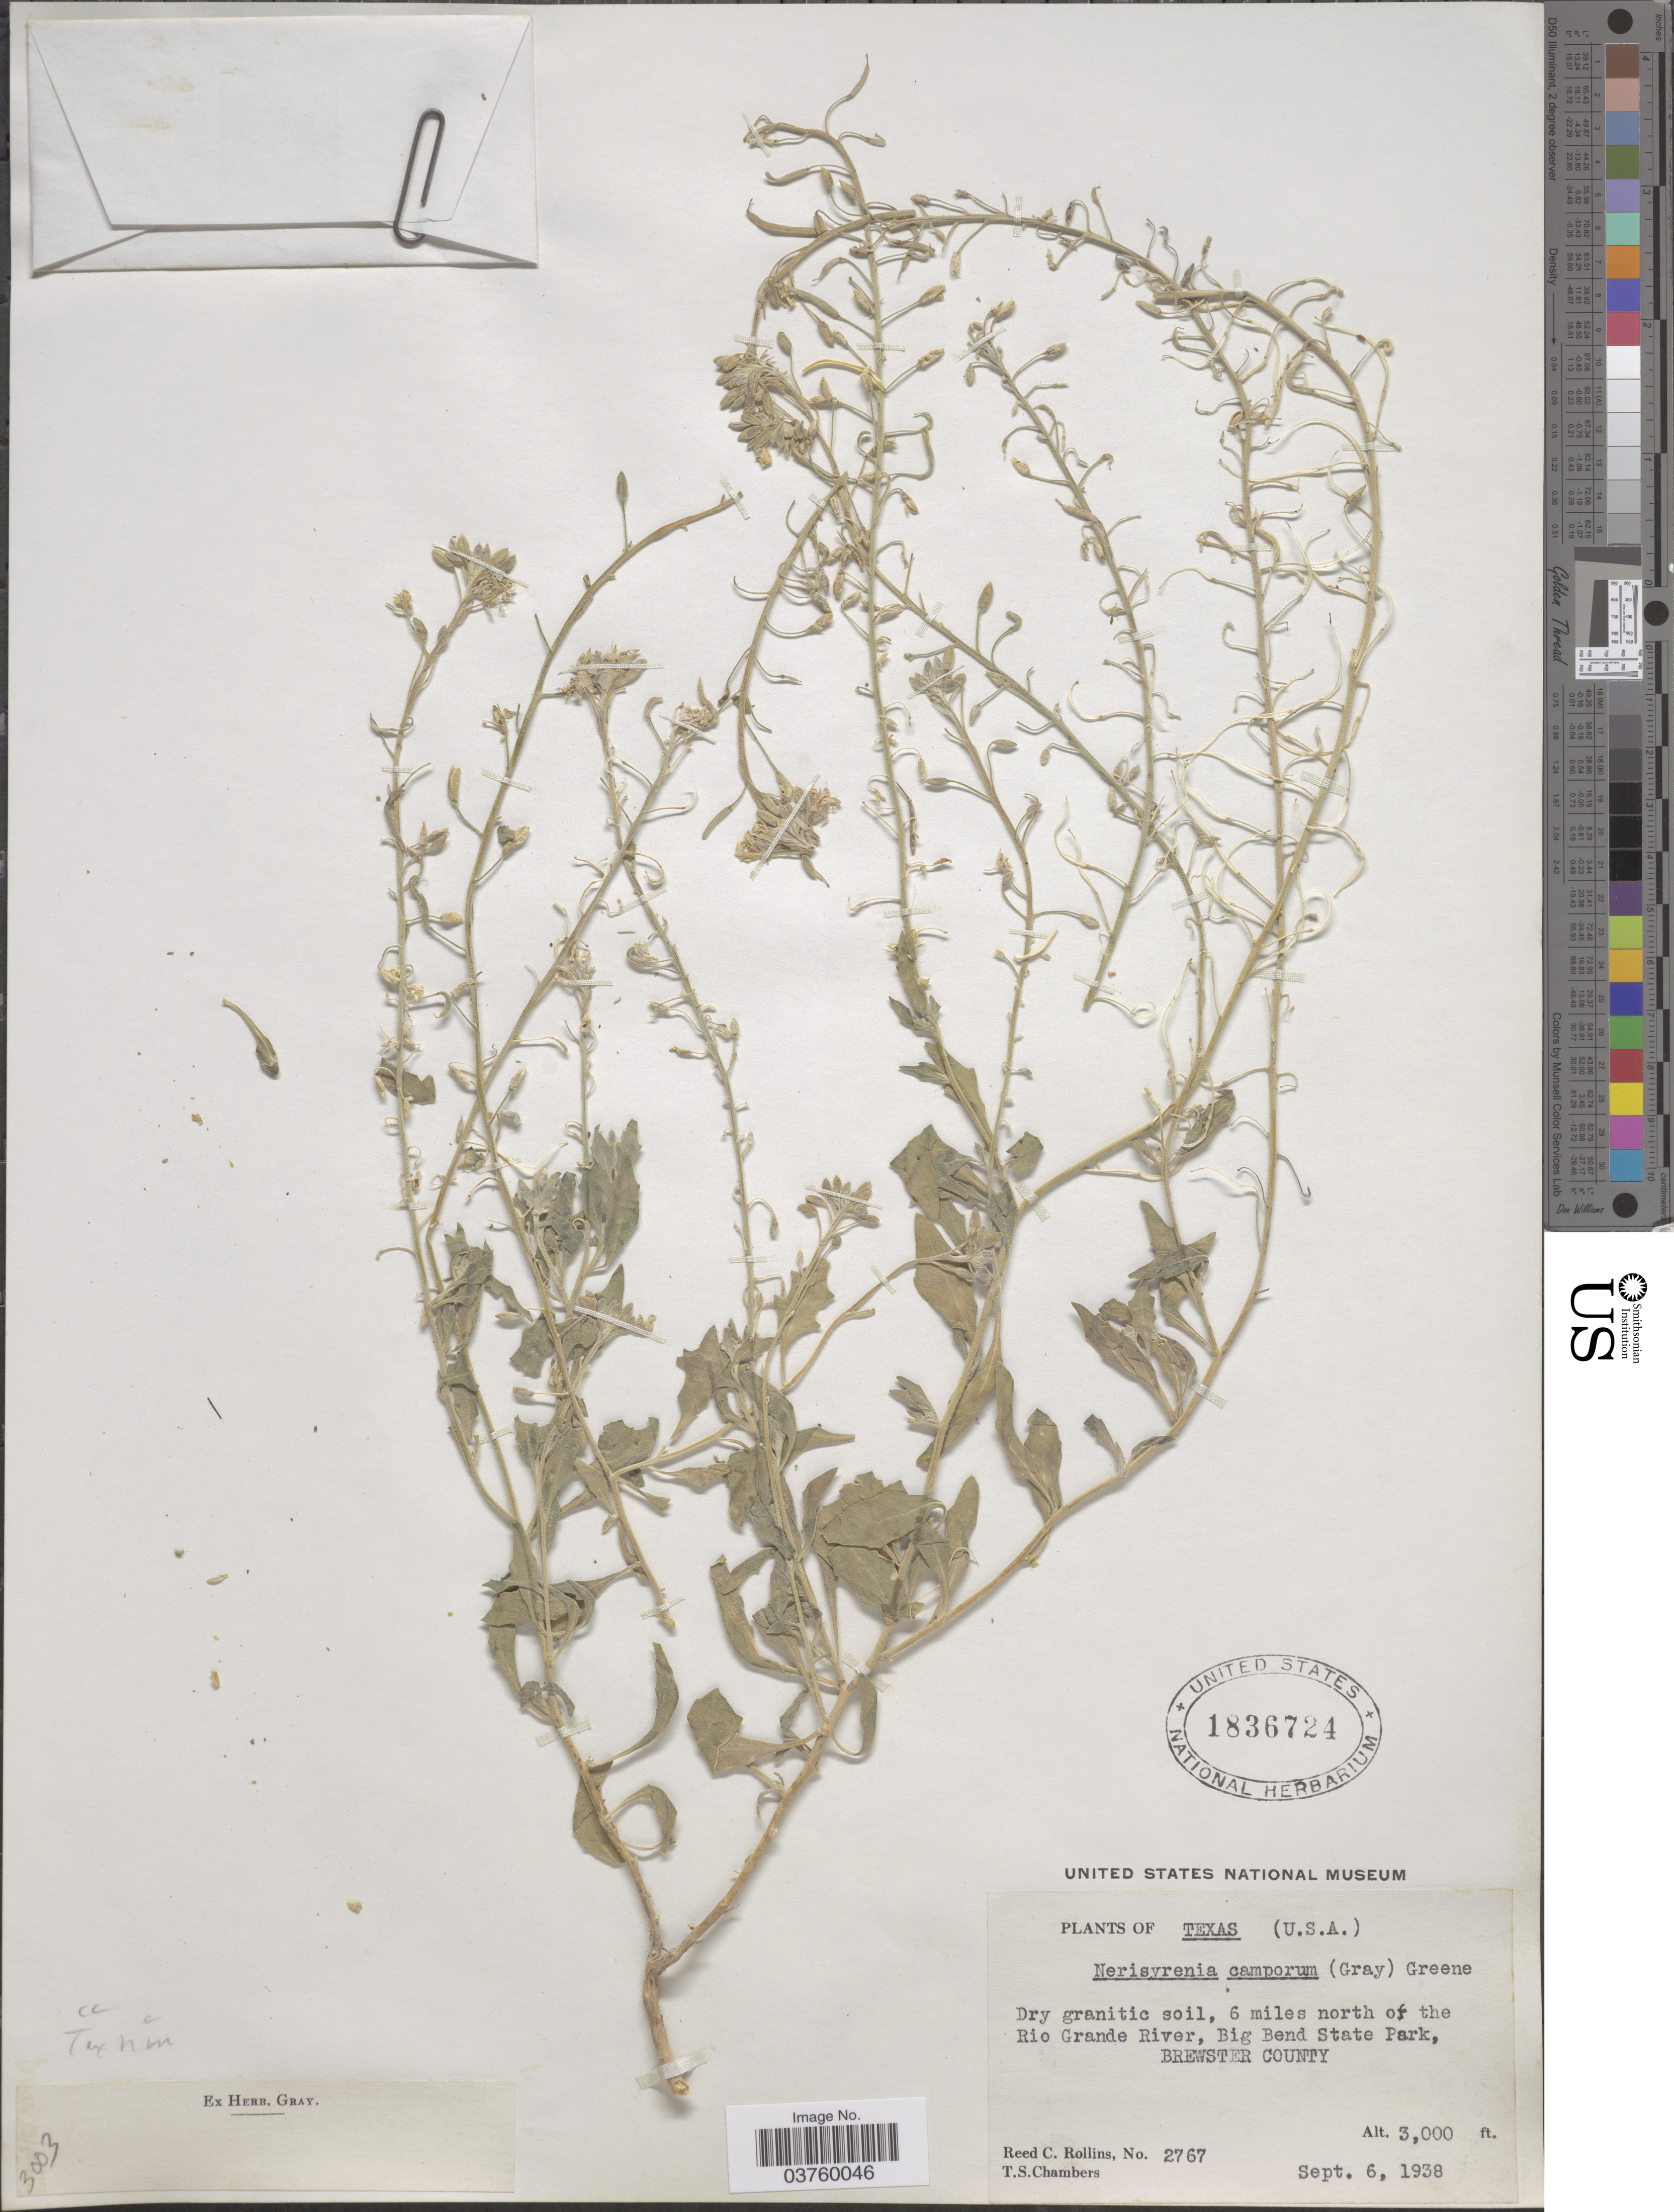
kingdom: Plantae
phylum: Tracheophyta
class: Magnoliopsida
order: Brassicales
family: Brassicaceae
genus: Nerisyrenia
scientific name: Nerisyrenia camporum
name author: (A. Gray) Greene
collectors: R. C. Rollins & T. Chambers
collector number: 2767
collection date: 1938-09-06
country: United States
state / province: Texas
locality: Dry granitic soil, 6 miles north of the Rio Grande River, Big Bend State Park, Brewster County.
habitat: dry granitic soil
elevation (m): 914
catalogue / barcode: US 1836724